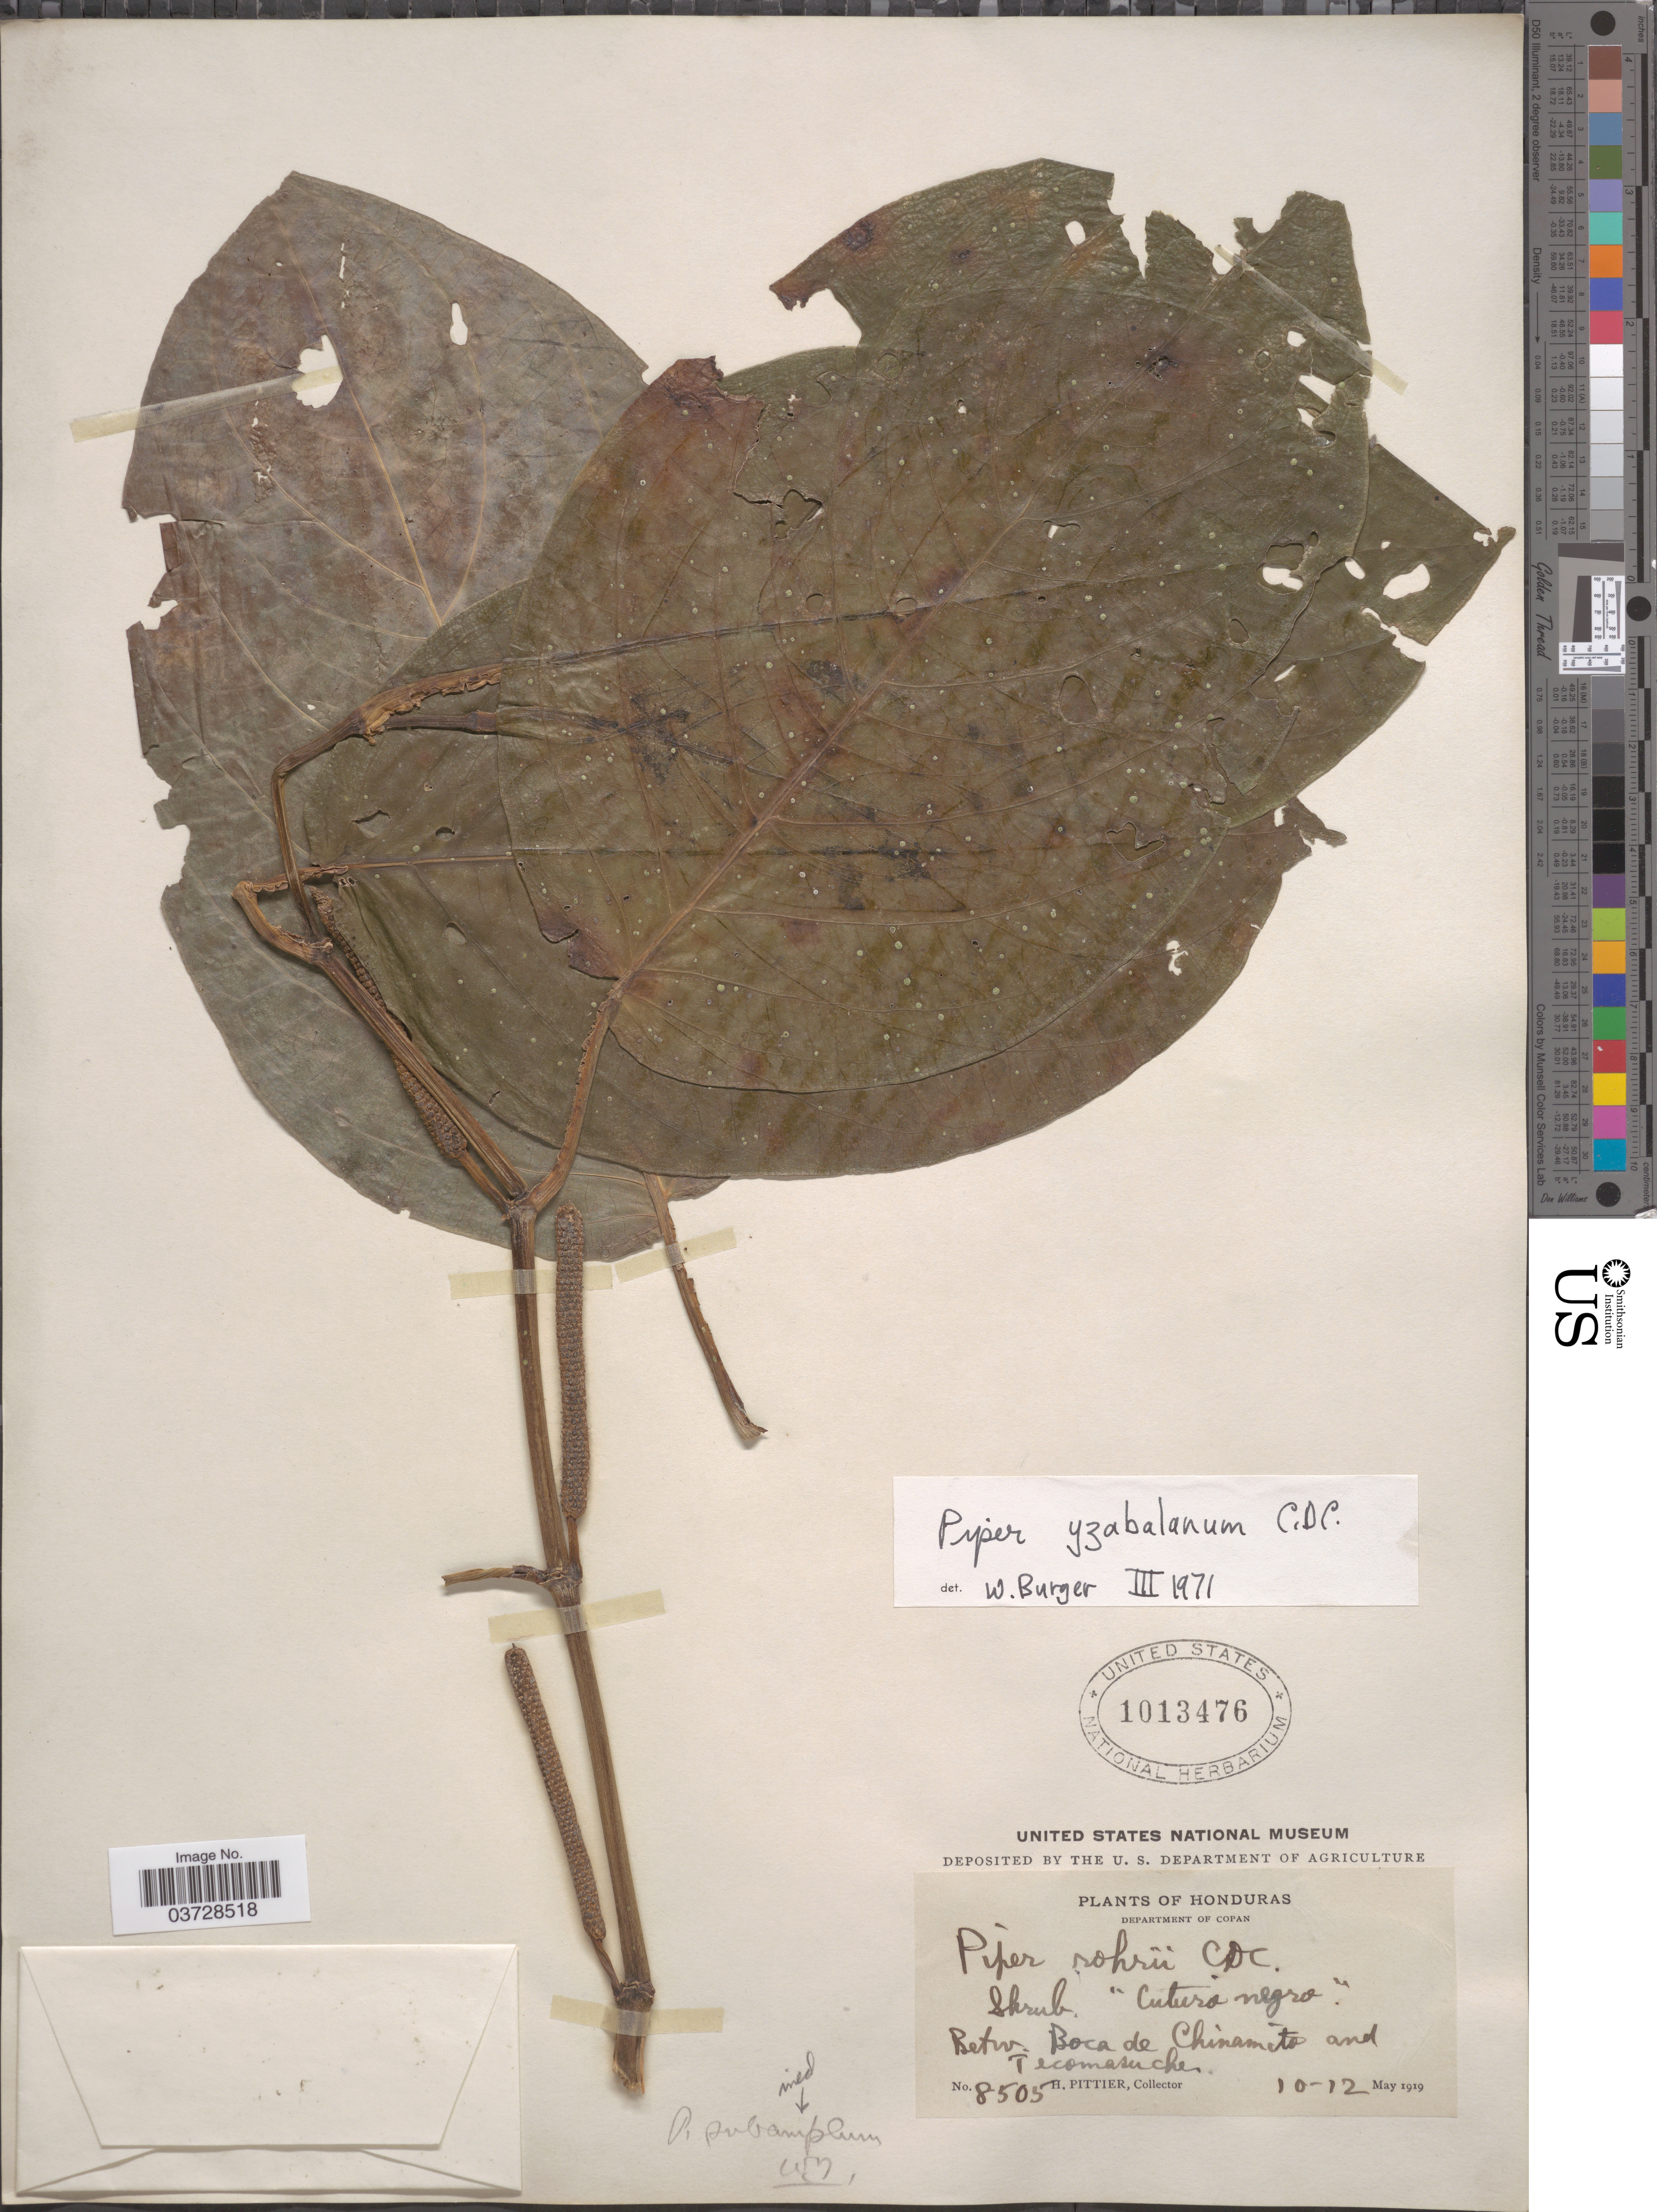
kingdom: Plantae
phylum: Tracheophyta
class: Magnoliopsida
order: Piperales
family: Piperaceae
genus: Piper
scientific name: Piper yzabalanum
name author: C. DC.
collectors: H. F. Pittier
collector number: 8505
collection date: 1919-05-10/1919-05-12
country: Honduras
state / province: Copan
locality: Department of Copan. Betw. Boca de Chinamito and Tecomasuche.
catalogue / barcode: US 1013476